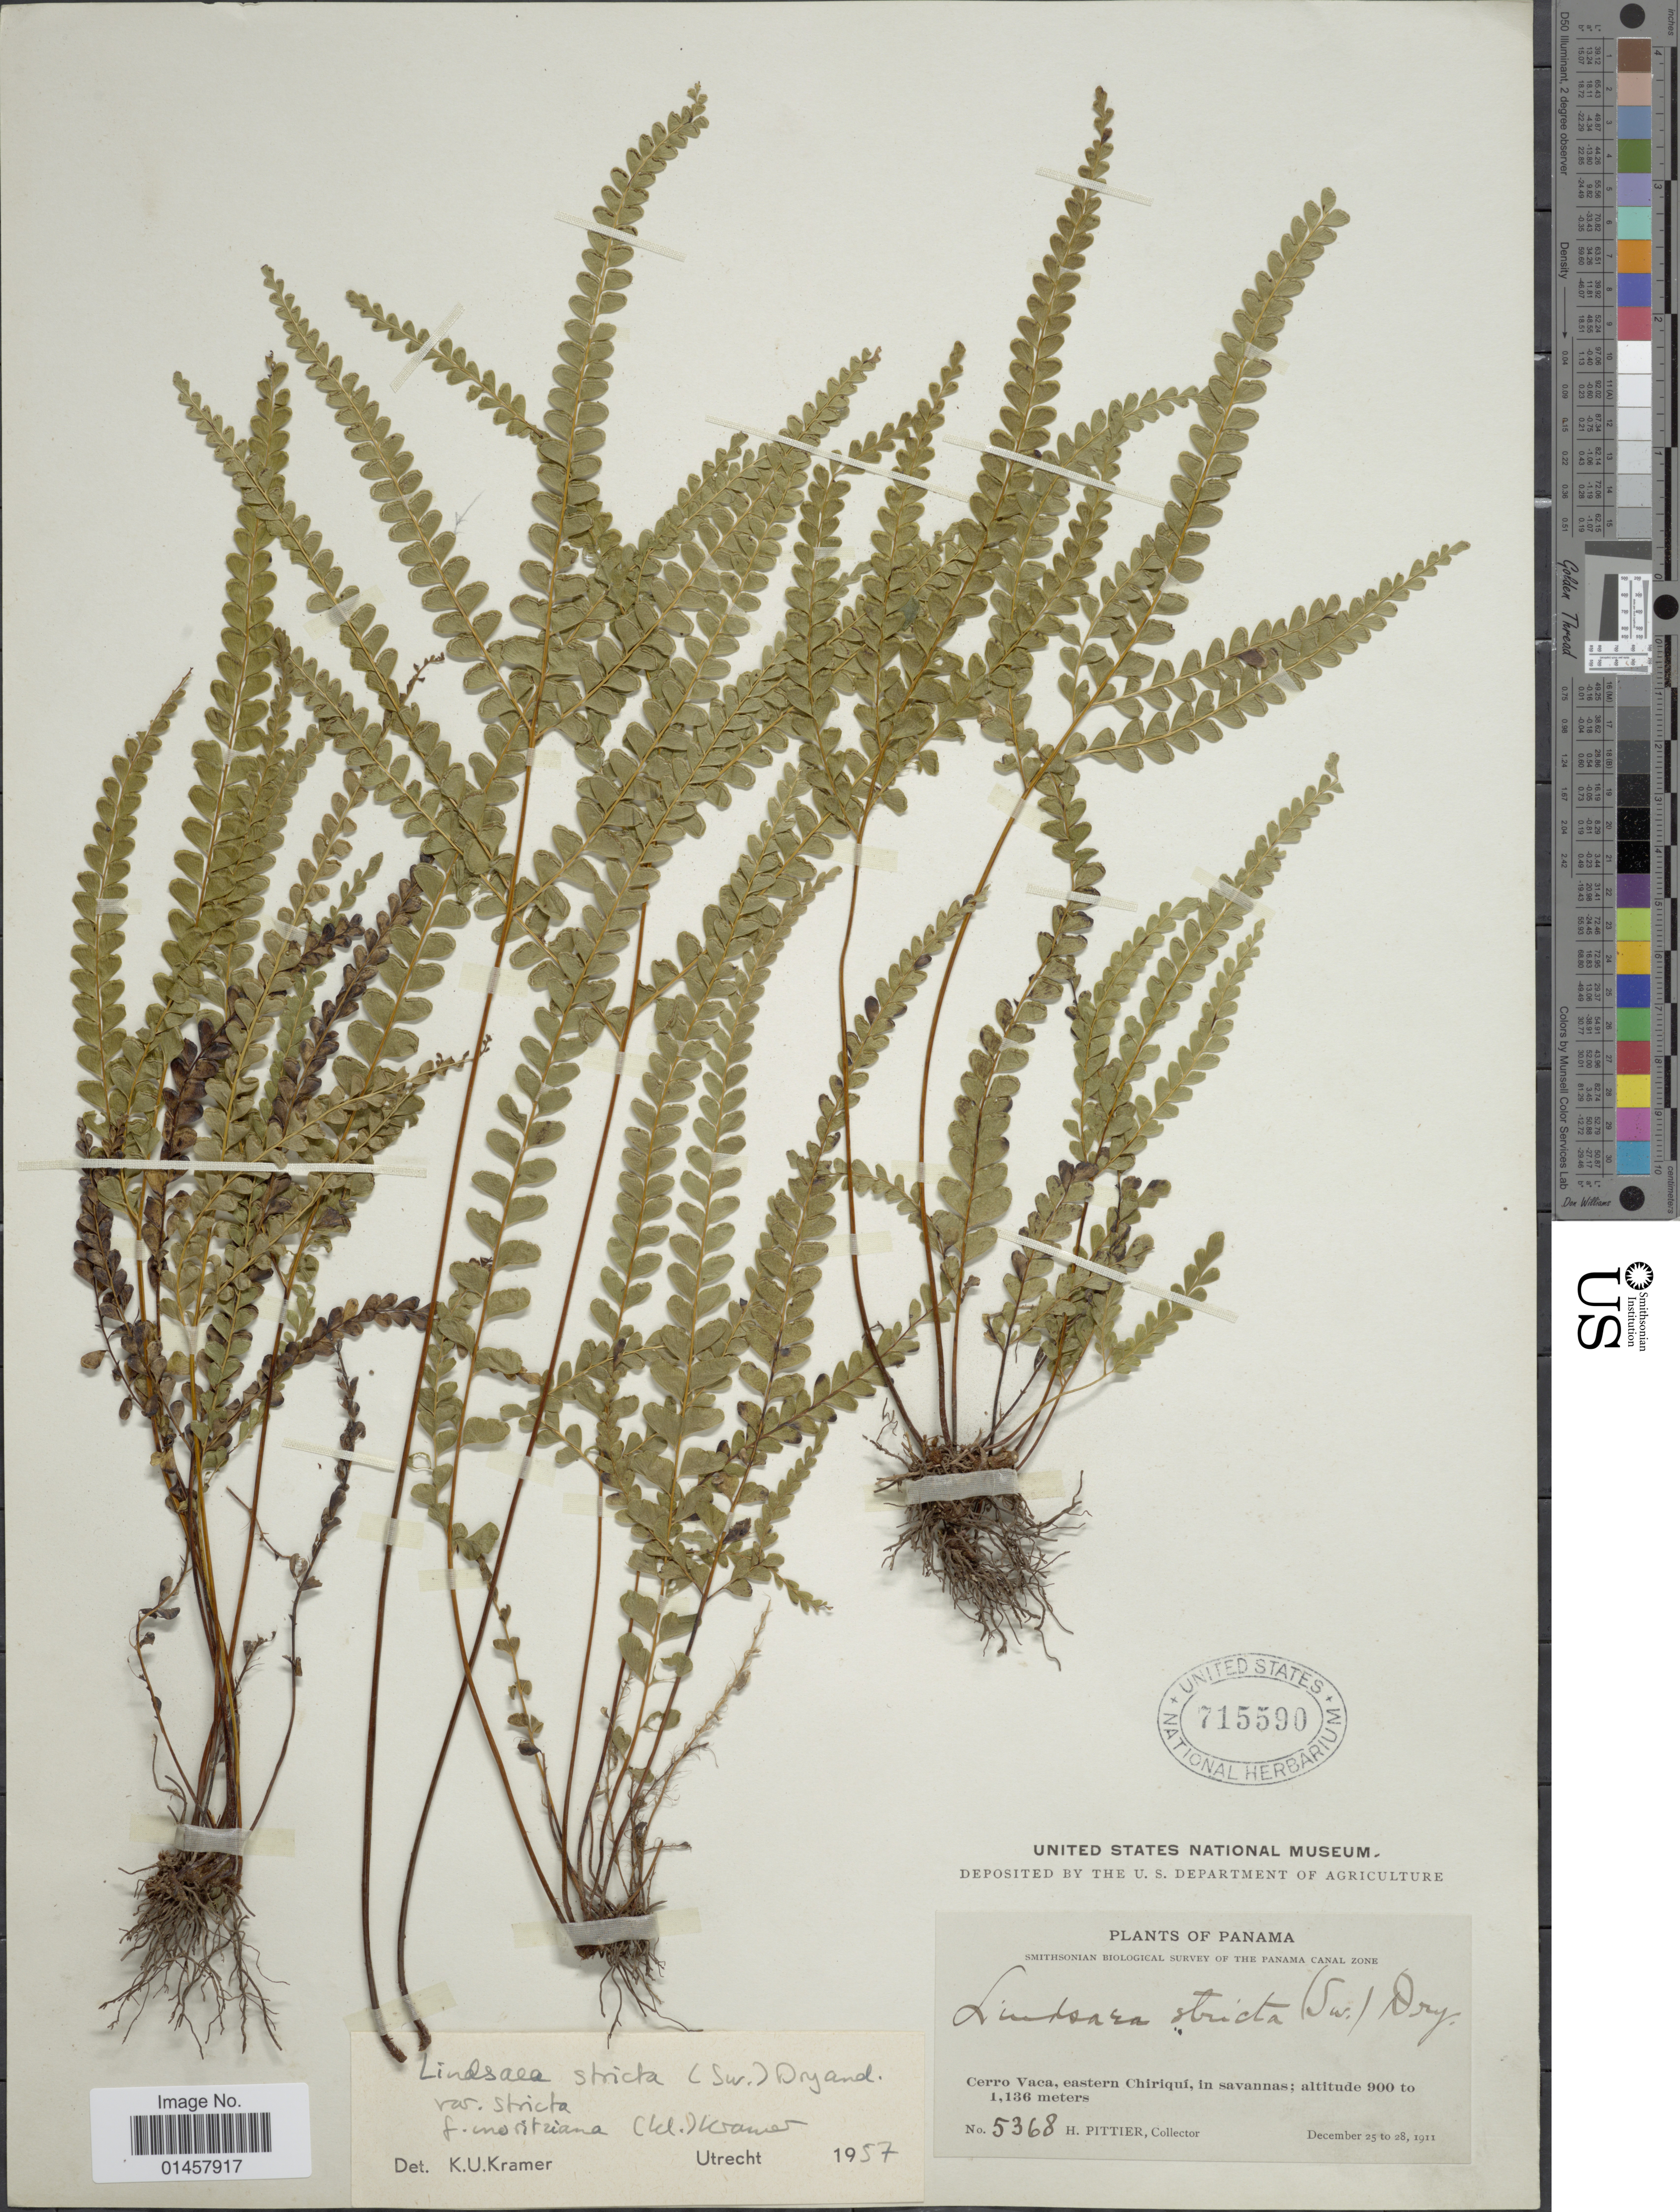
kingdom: Plantae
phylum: Tracheophyta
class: Polypodiopsida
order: Polypodiales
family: Lindsaeaceae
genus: Lindsaea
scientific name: Lindsaea stricta f. moritziana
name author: K.U. Kramer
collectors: H. F. Pittier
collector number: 5368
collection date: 1911-12-25/1911-12-28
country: Panama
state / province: Chiriqui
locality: Cerro Vaca, Eastern Chiriqui, in savannas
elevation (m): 900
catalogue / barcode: US 715590